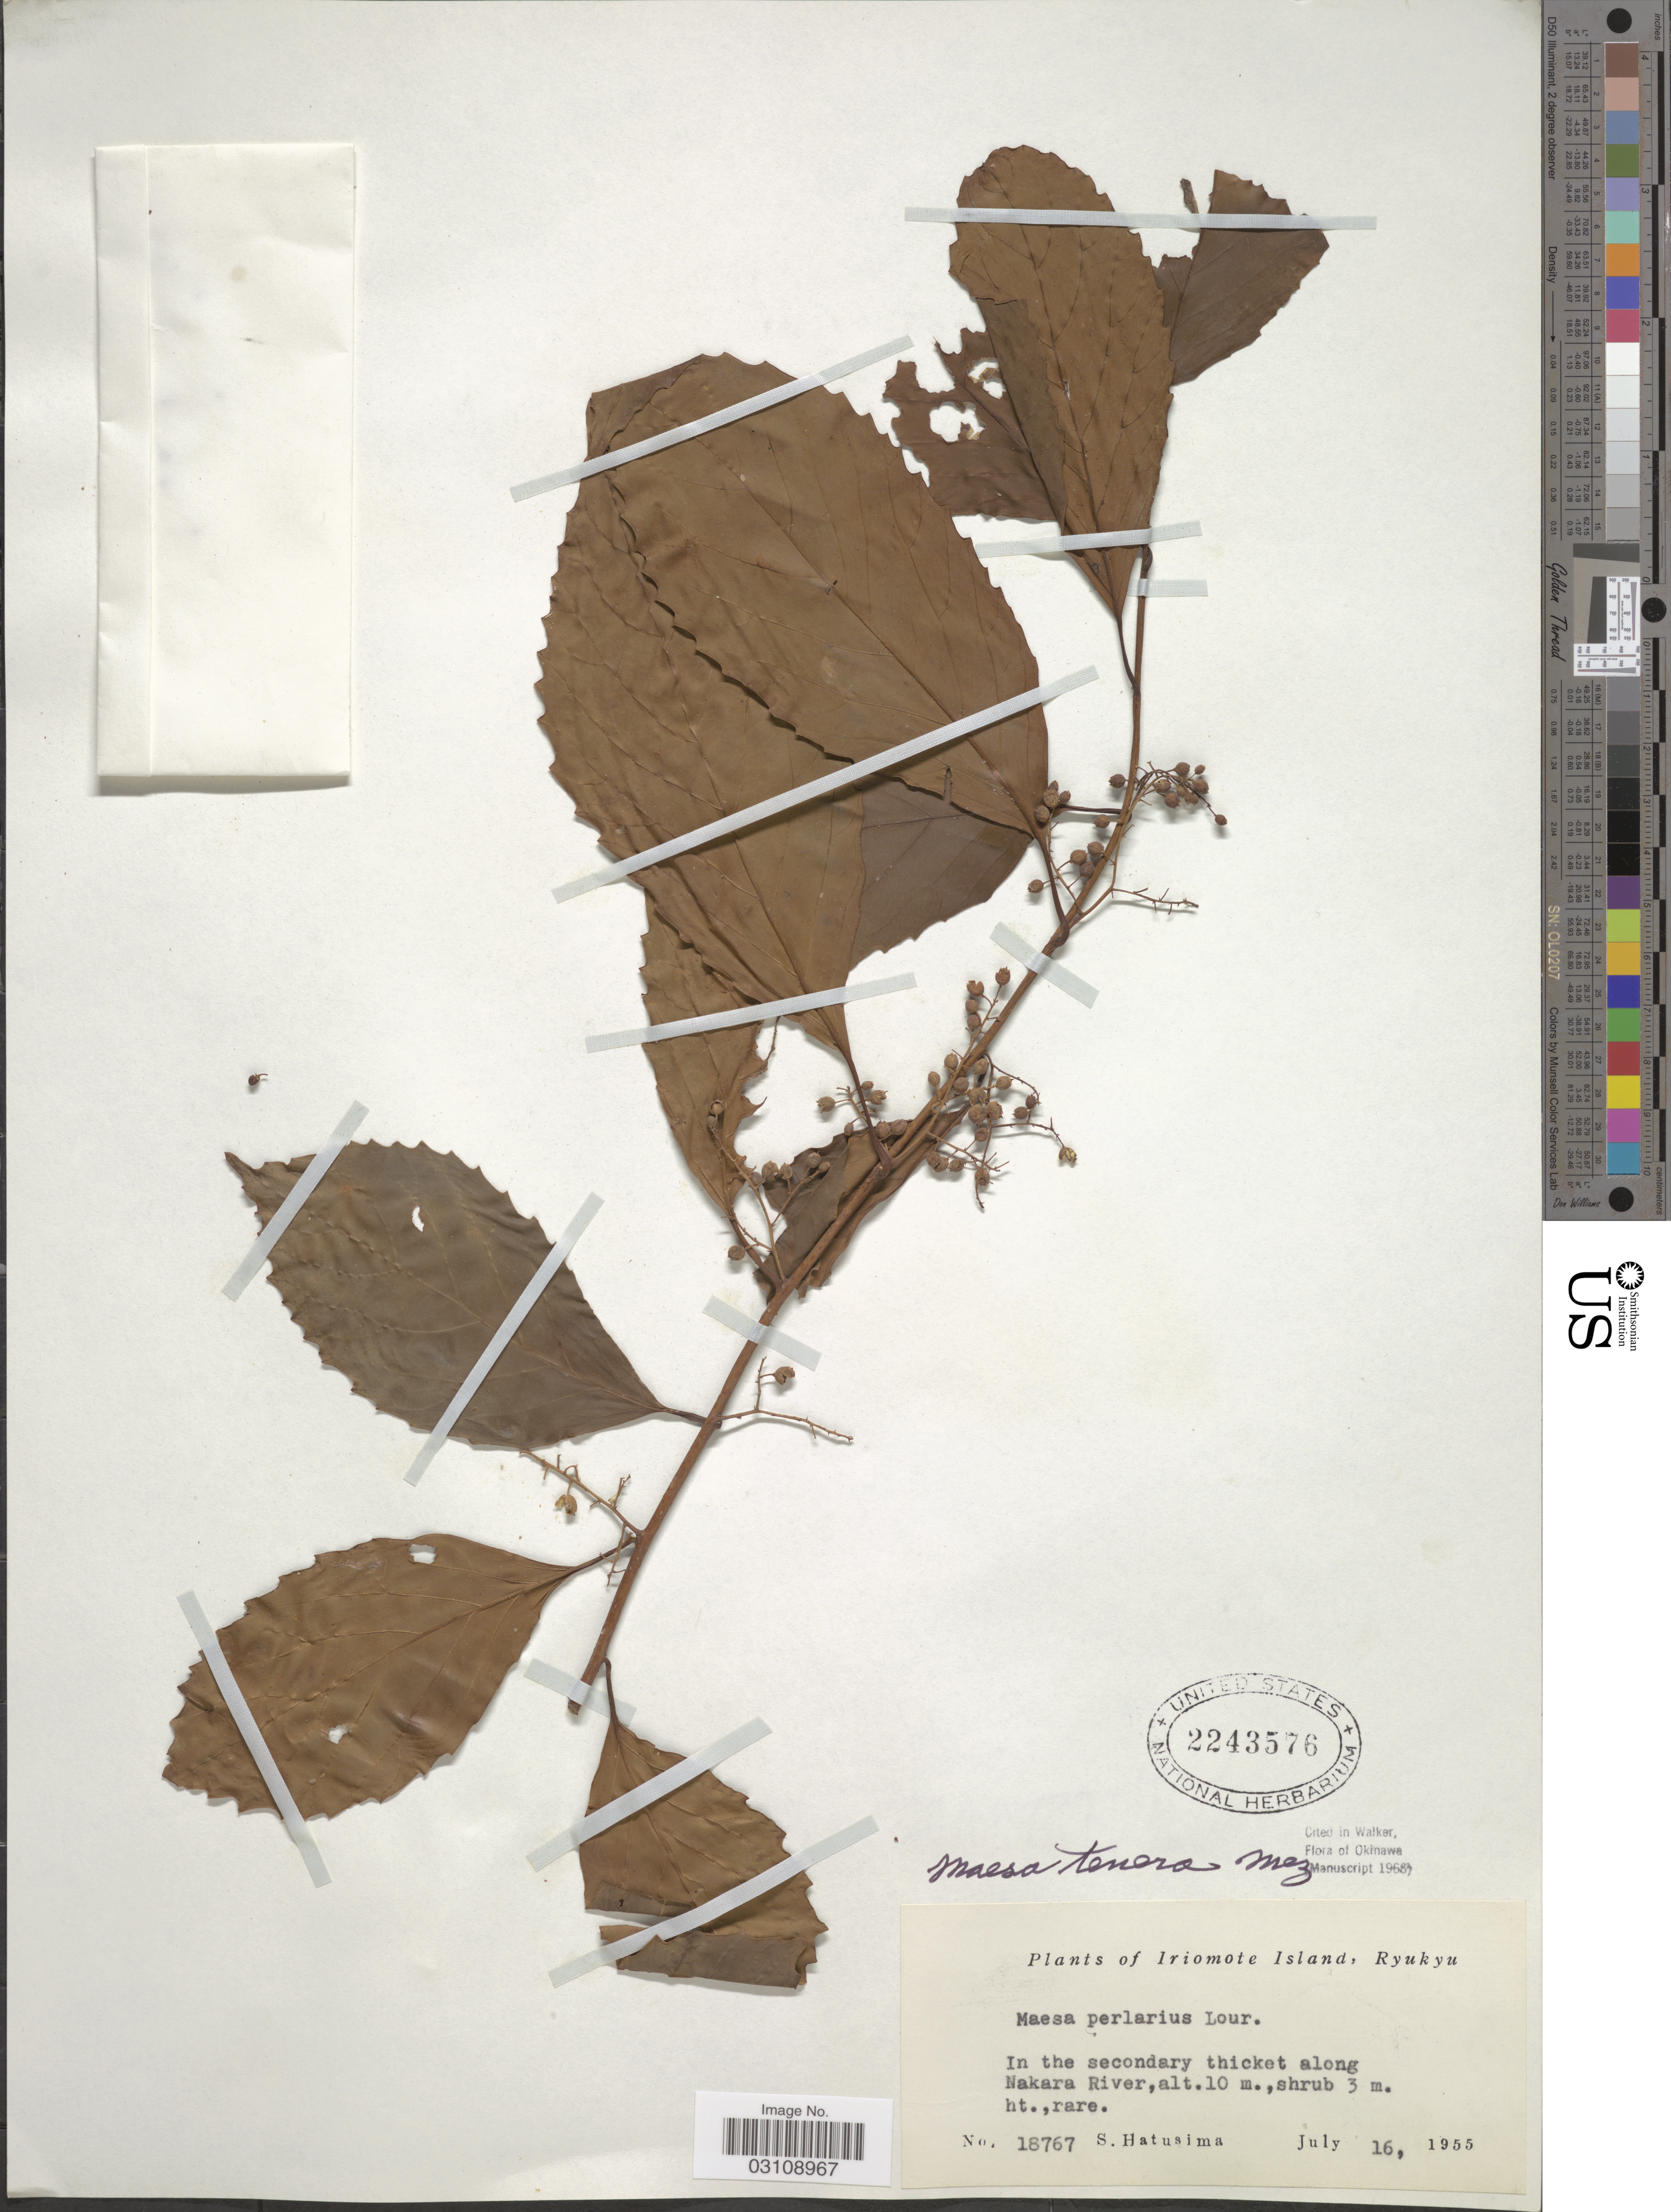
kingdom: Plantae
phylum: Tracheophyta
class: Magnoliopsida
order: Ericales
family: Primulaceae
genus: Maesa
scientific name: Maesa tenera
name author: Mez in Engl.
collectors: S. Hatusima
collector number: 18767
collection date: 1955-07-16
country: Japan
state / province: Okinawa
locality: Iriomote Island, Ryukyu. In the secondary thicket along Nakara River.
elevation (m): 10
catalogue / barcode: US 2243576